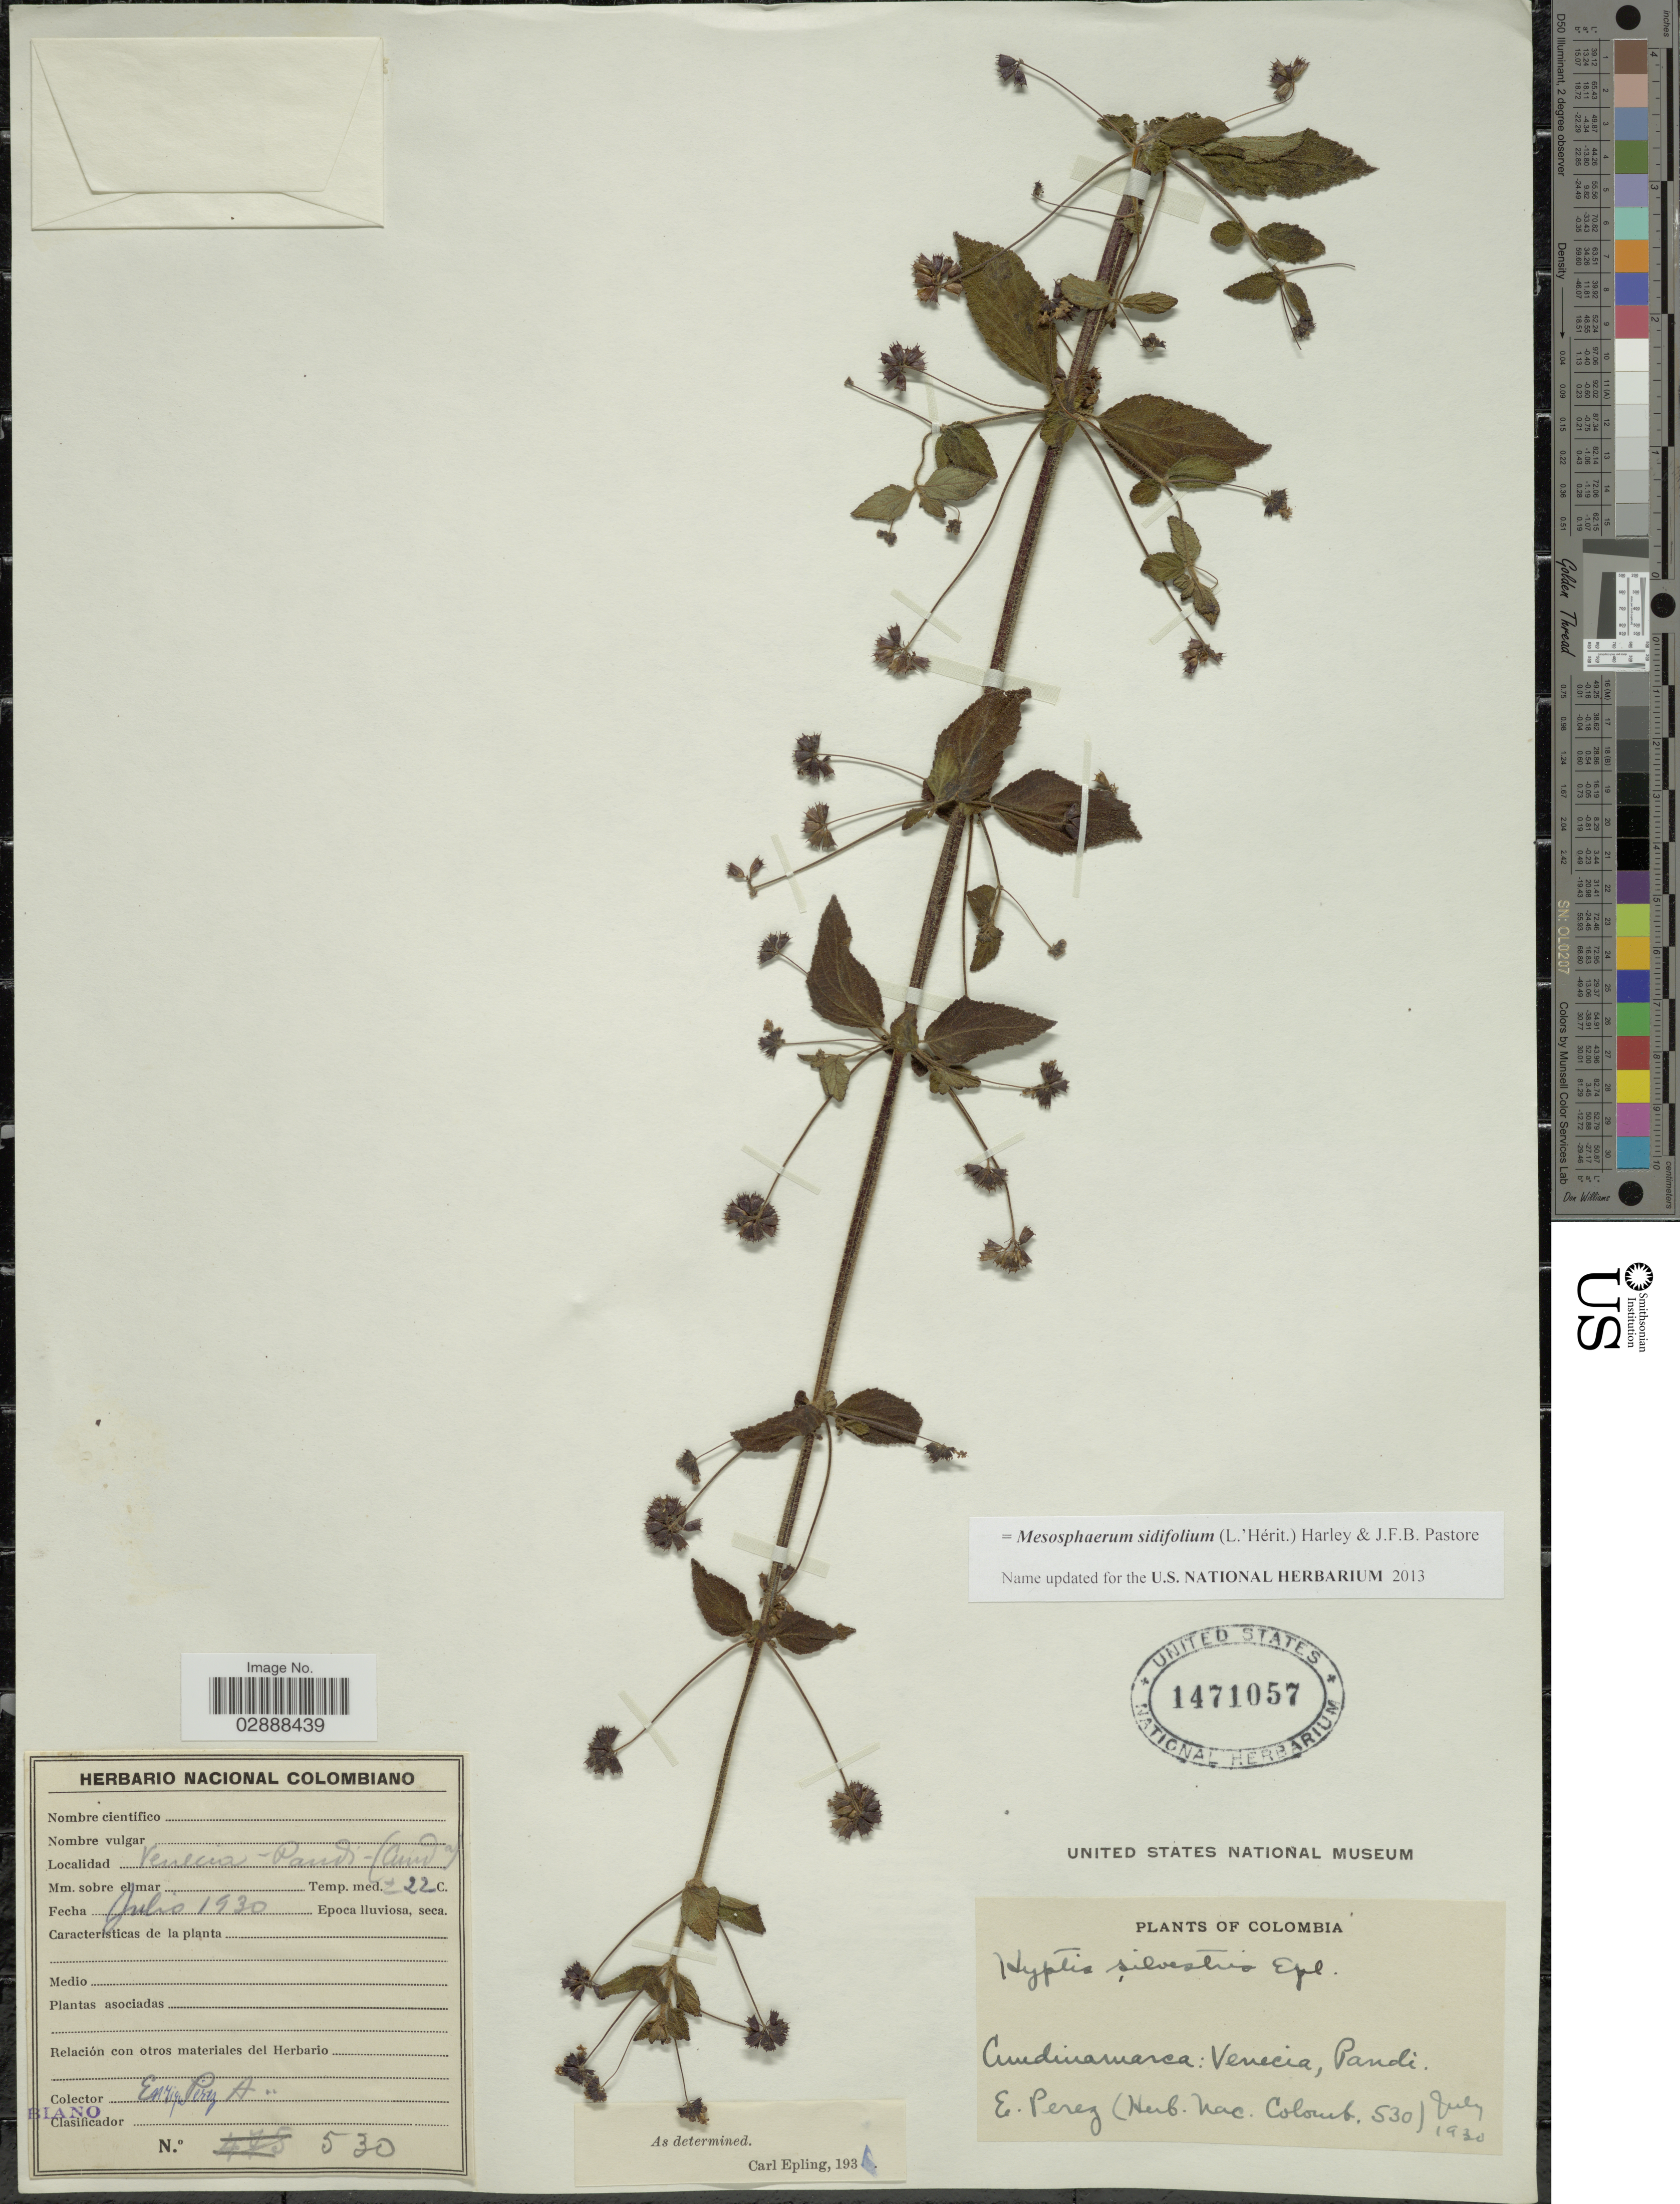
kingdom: Plantae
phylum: Tracheophyta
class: Magnoliopsida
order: Lamiales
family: Lamiaceae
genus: Mesosphaerum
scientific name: Mesosphaerum sidifolium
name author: (L'Hér.) Harley & J.F.B. Pastore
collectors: E. Pérez Arbeláez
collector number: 530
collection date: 1930-07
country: Colombia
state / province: Cundinamarca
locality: Venecia, Pandi.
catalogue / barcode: US 1471057